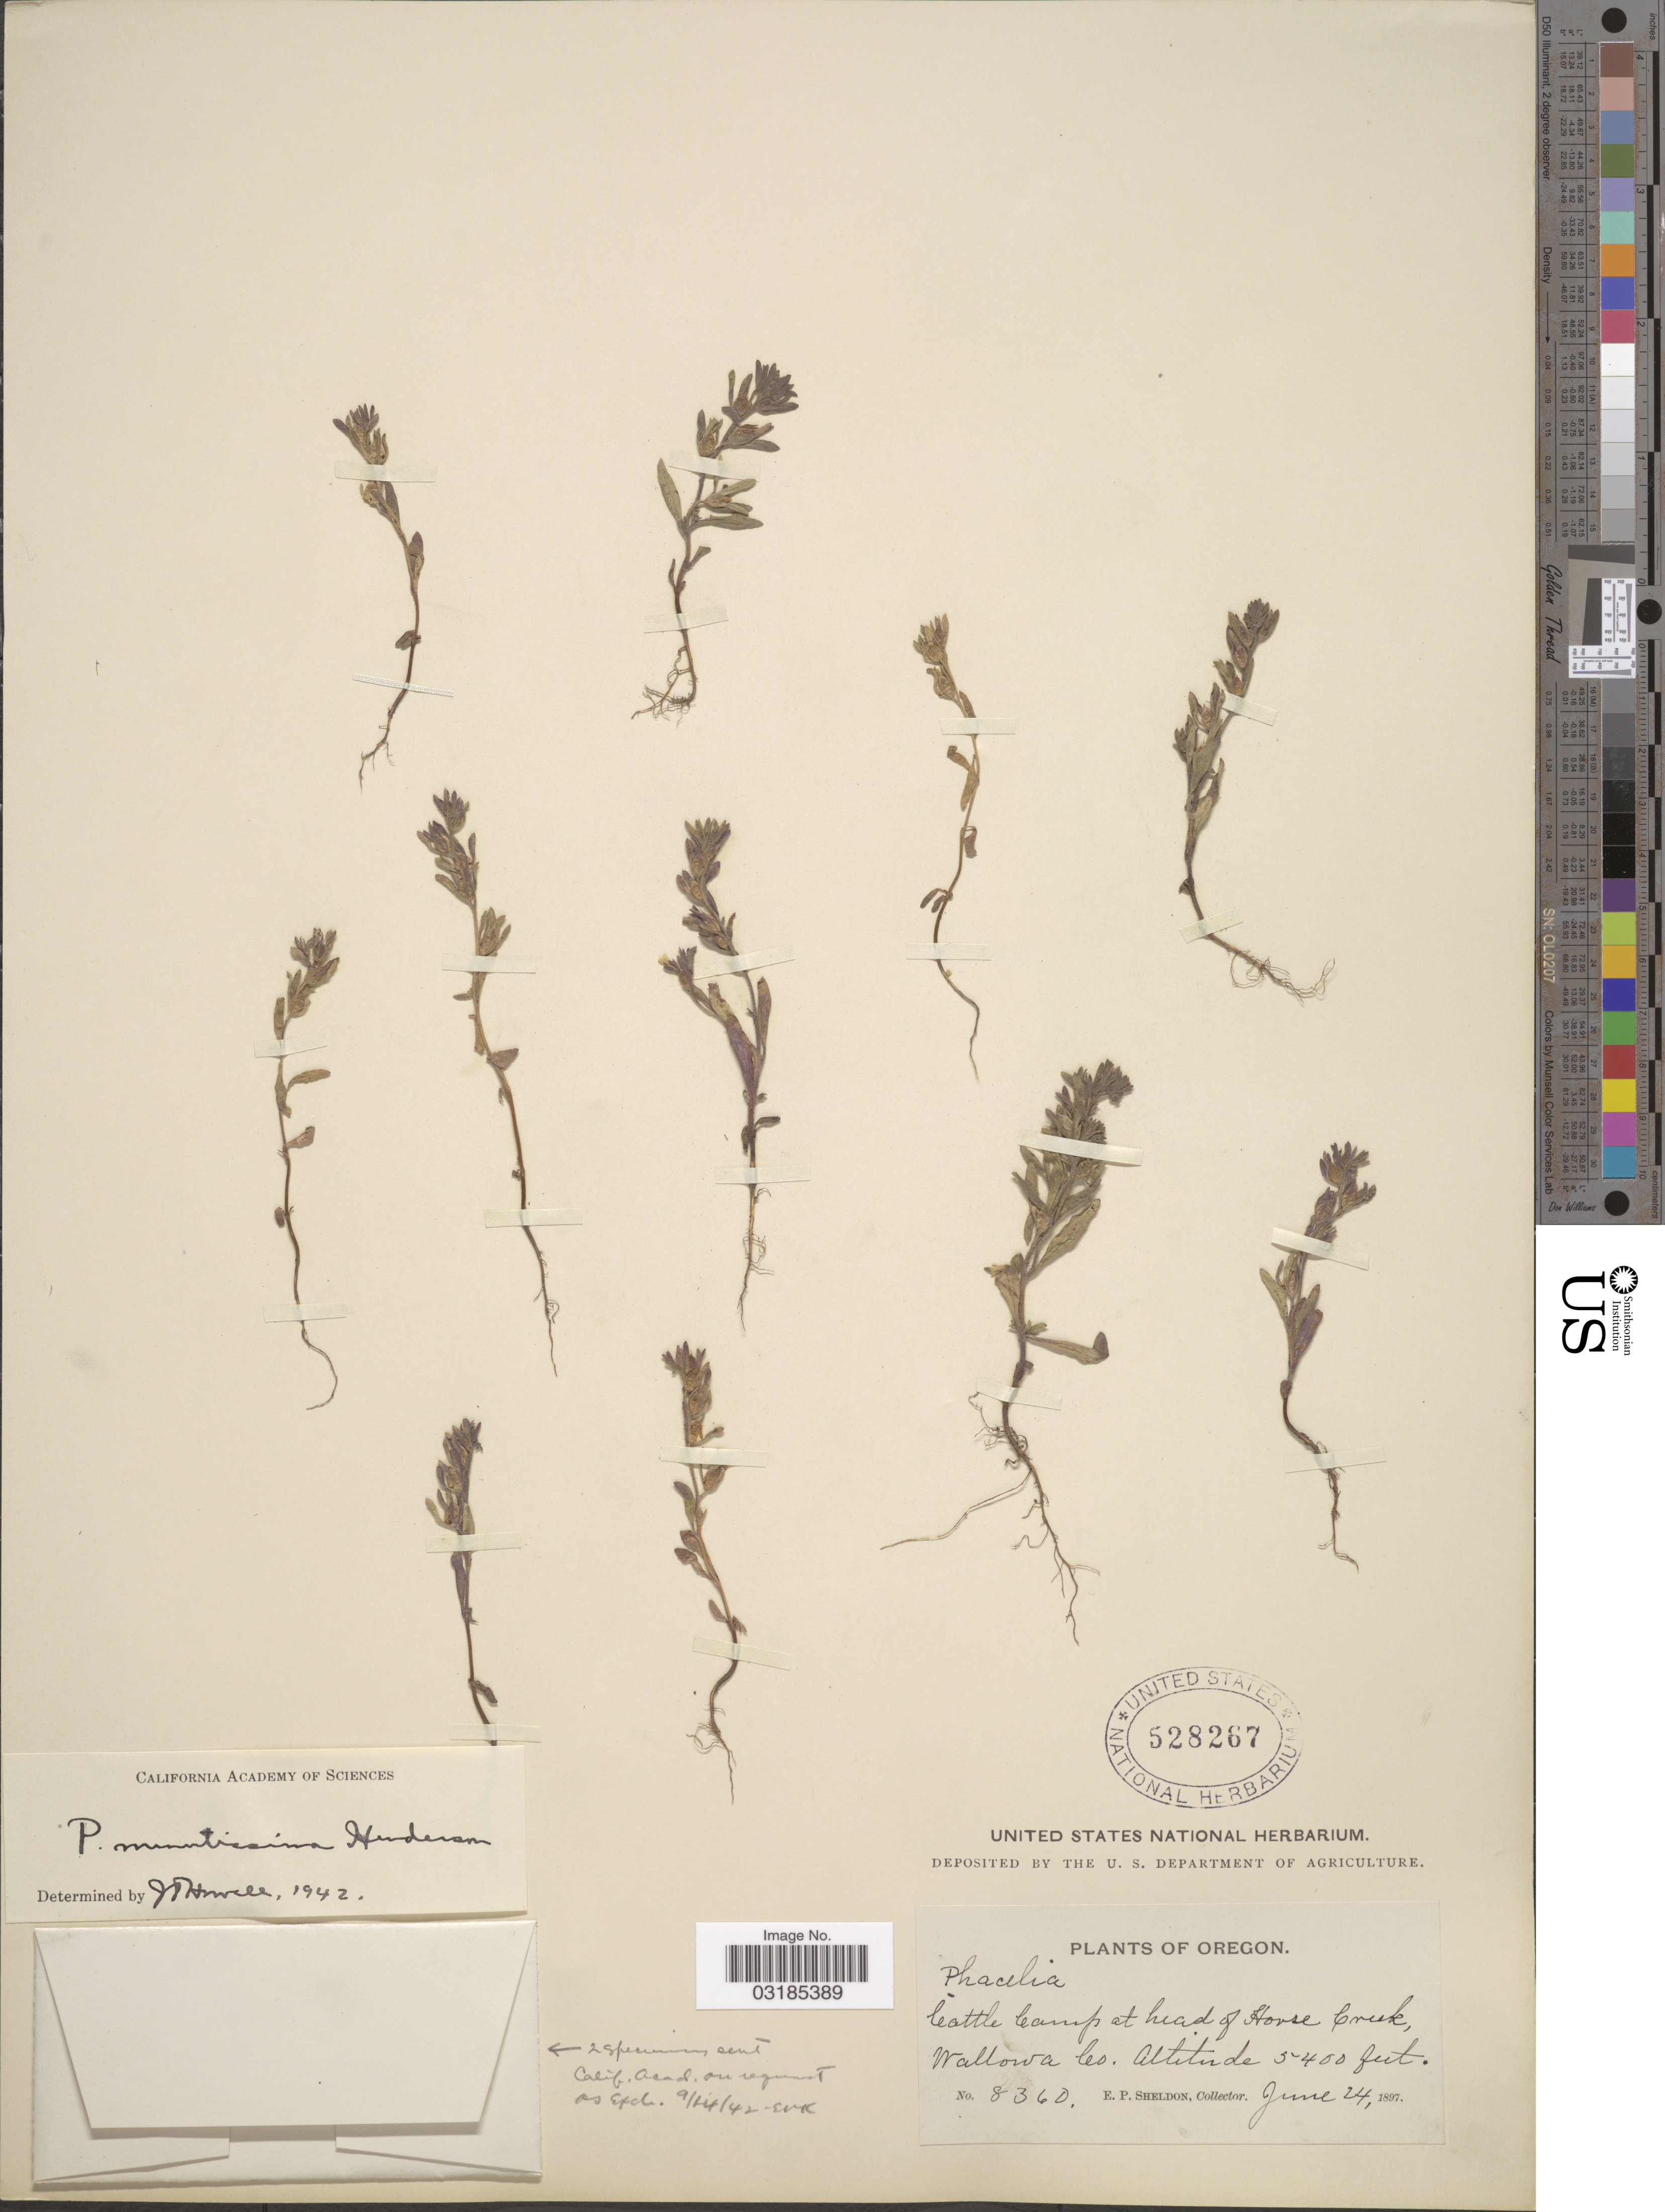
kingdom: Plantae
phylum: Tracheophyta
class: Magnoliopsida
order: Boraginales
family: Hydrophyllaceae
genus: Phacelia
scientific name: Phacelia minutissima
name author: L.F. Hend.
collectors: E. P. Sheldon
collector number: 8360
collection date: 1897-06-24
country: United States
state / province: Oregon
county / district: Wallowa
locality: Cattle Camp at head of Horse Creek. Wallowa Co.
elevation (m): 1646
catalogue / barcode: US 528267